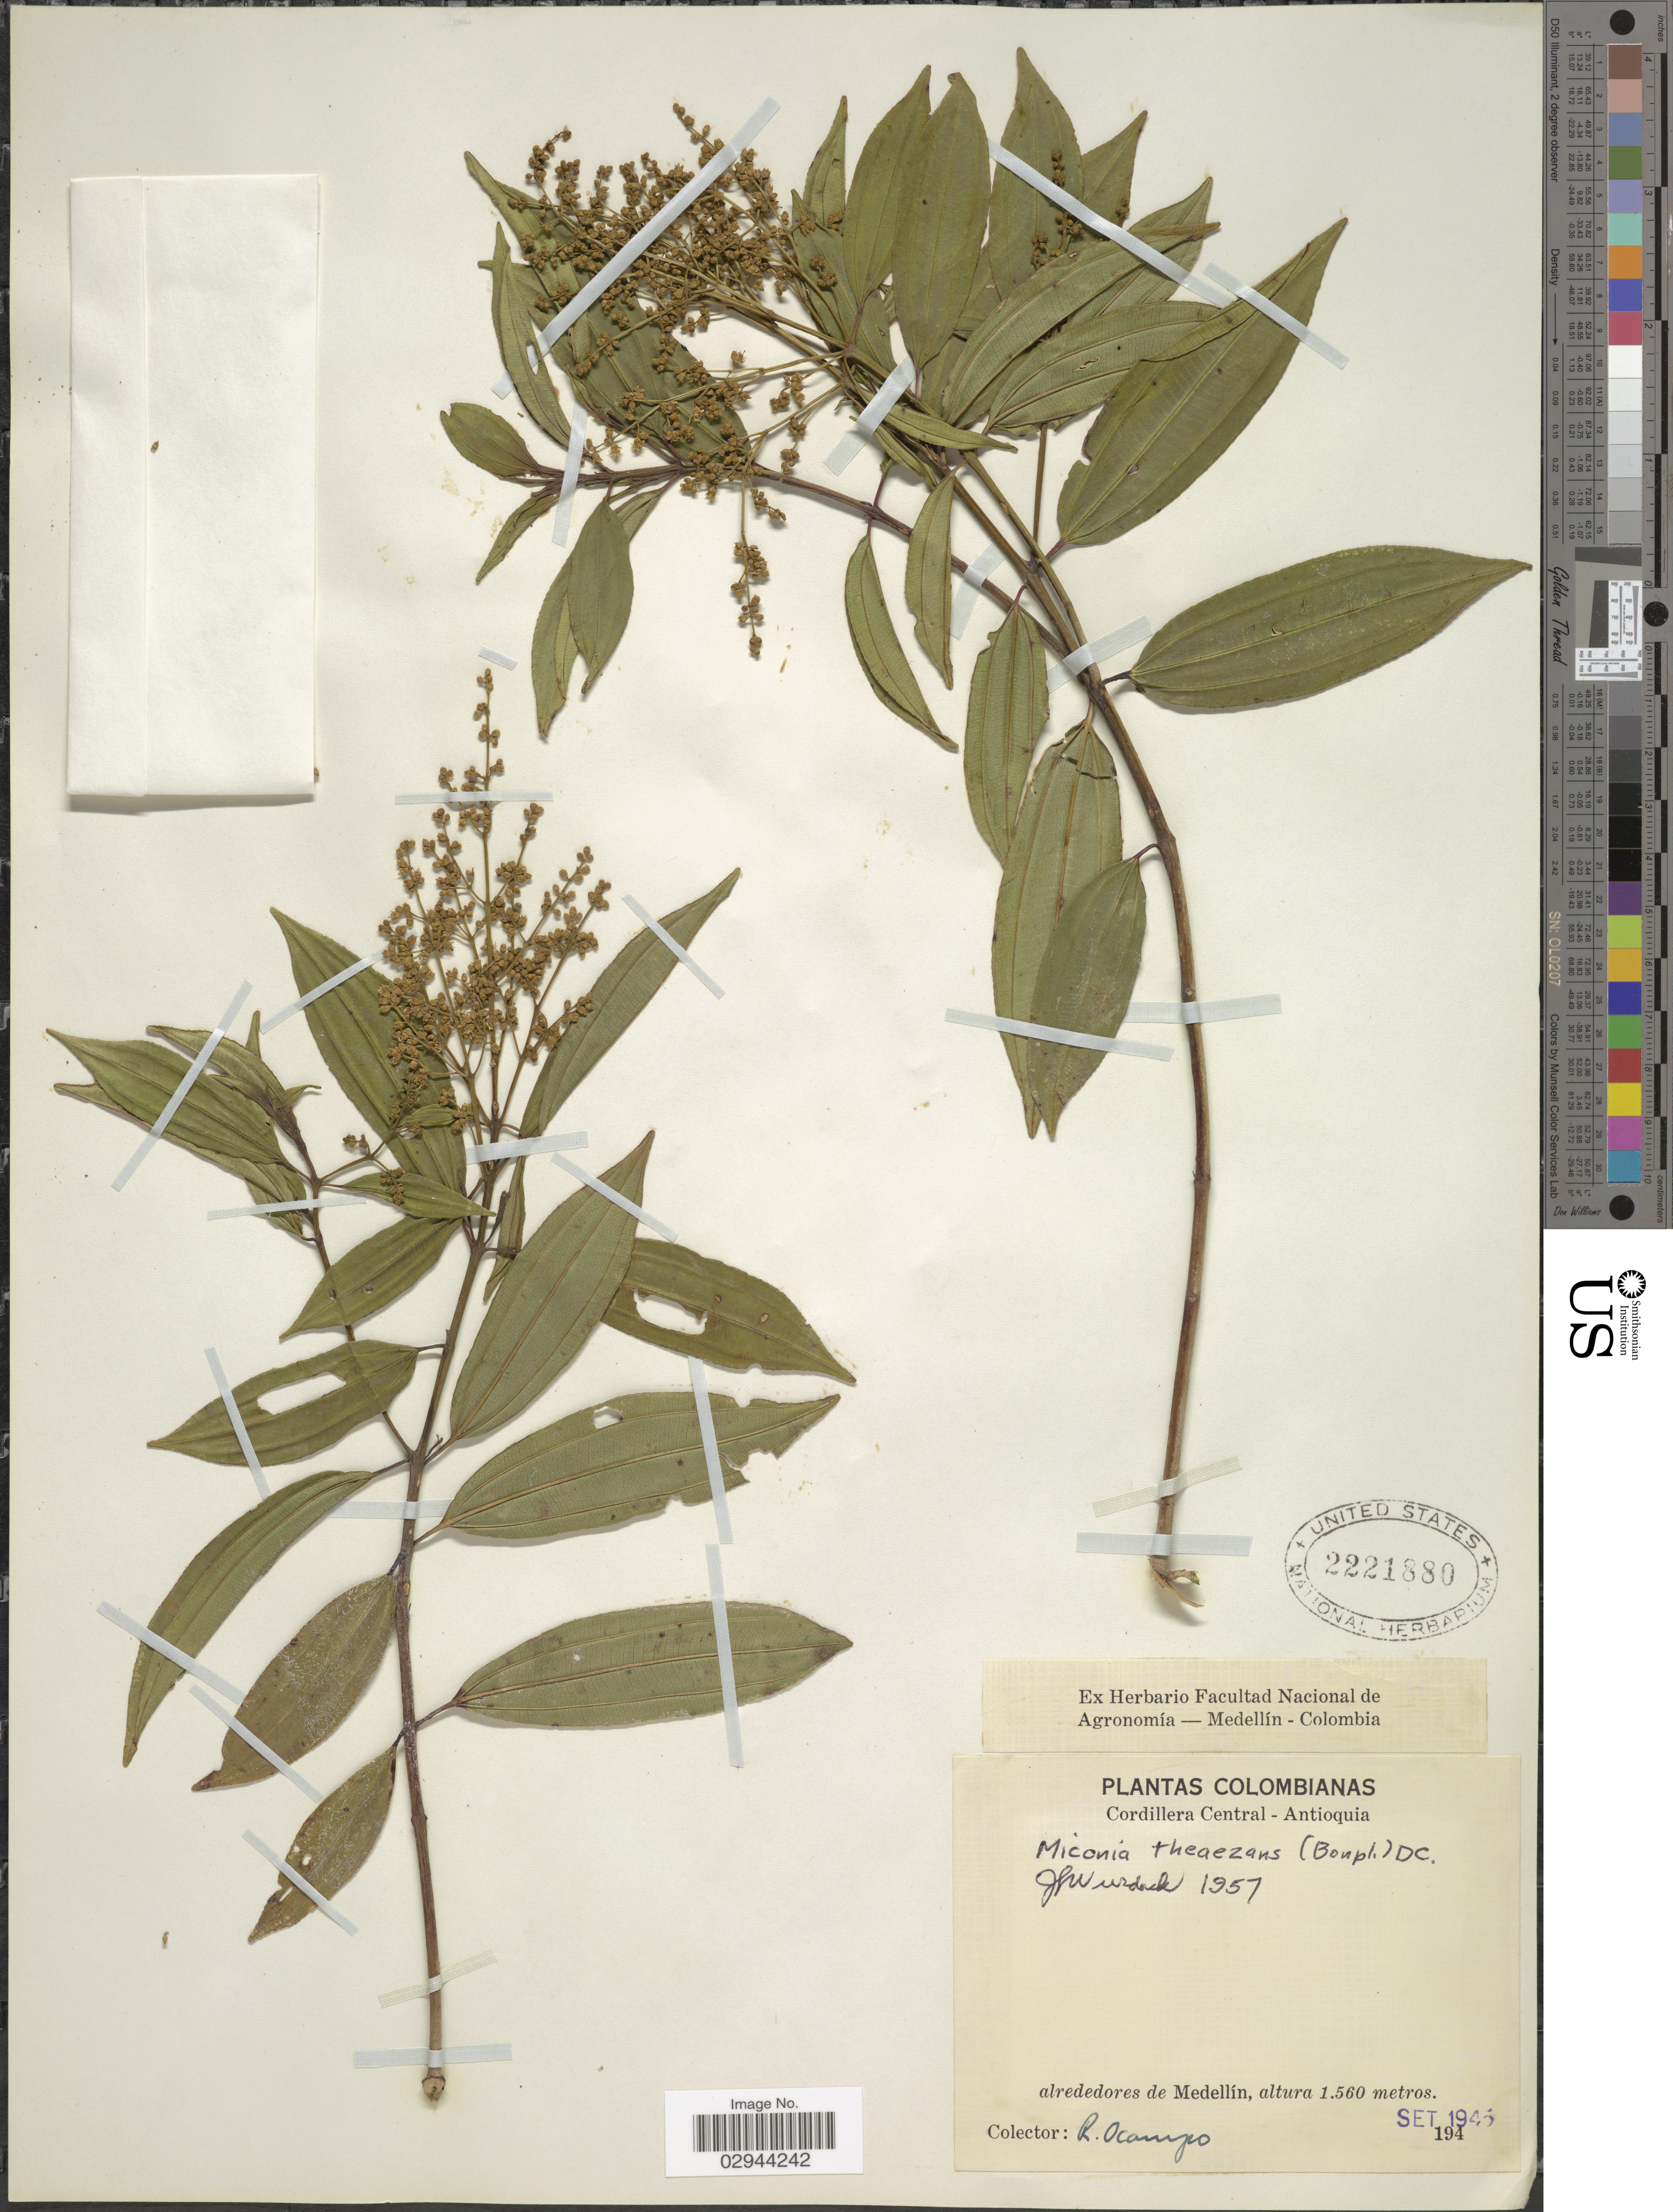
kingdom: Plantae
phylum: Tracheophyta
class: Magnoliopsida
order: Myrtales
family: Melastomataceae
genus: Miconia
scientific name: Miconia theizans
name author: (Bonpl.) Cogn.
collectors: R. Ocampo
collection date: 1945-09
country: Colombia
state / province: Antioquia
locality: Cordillera Central, alrededores de Medellín.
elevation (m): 1560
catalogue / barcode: US 2221880